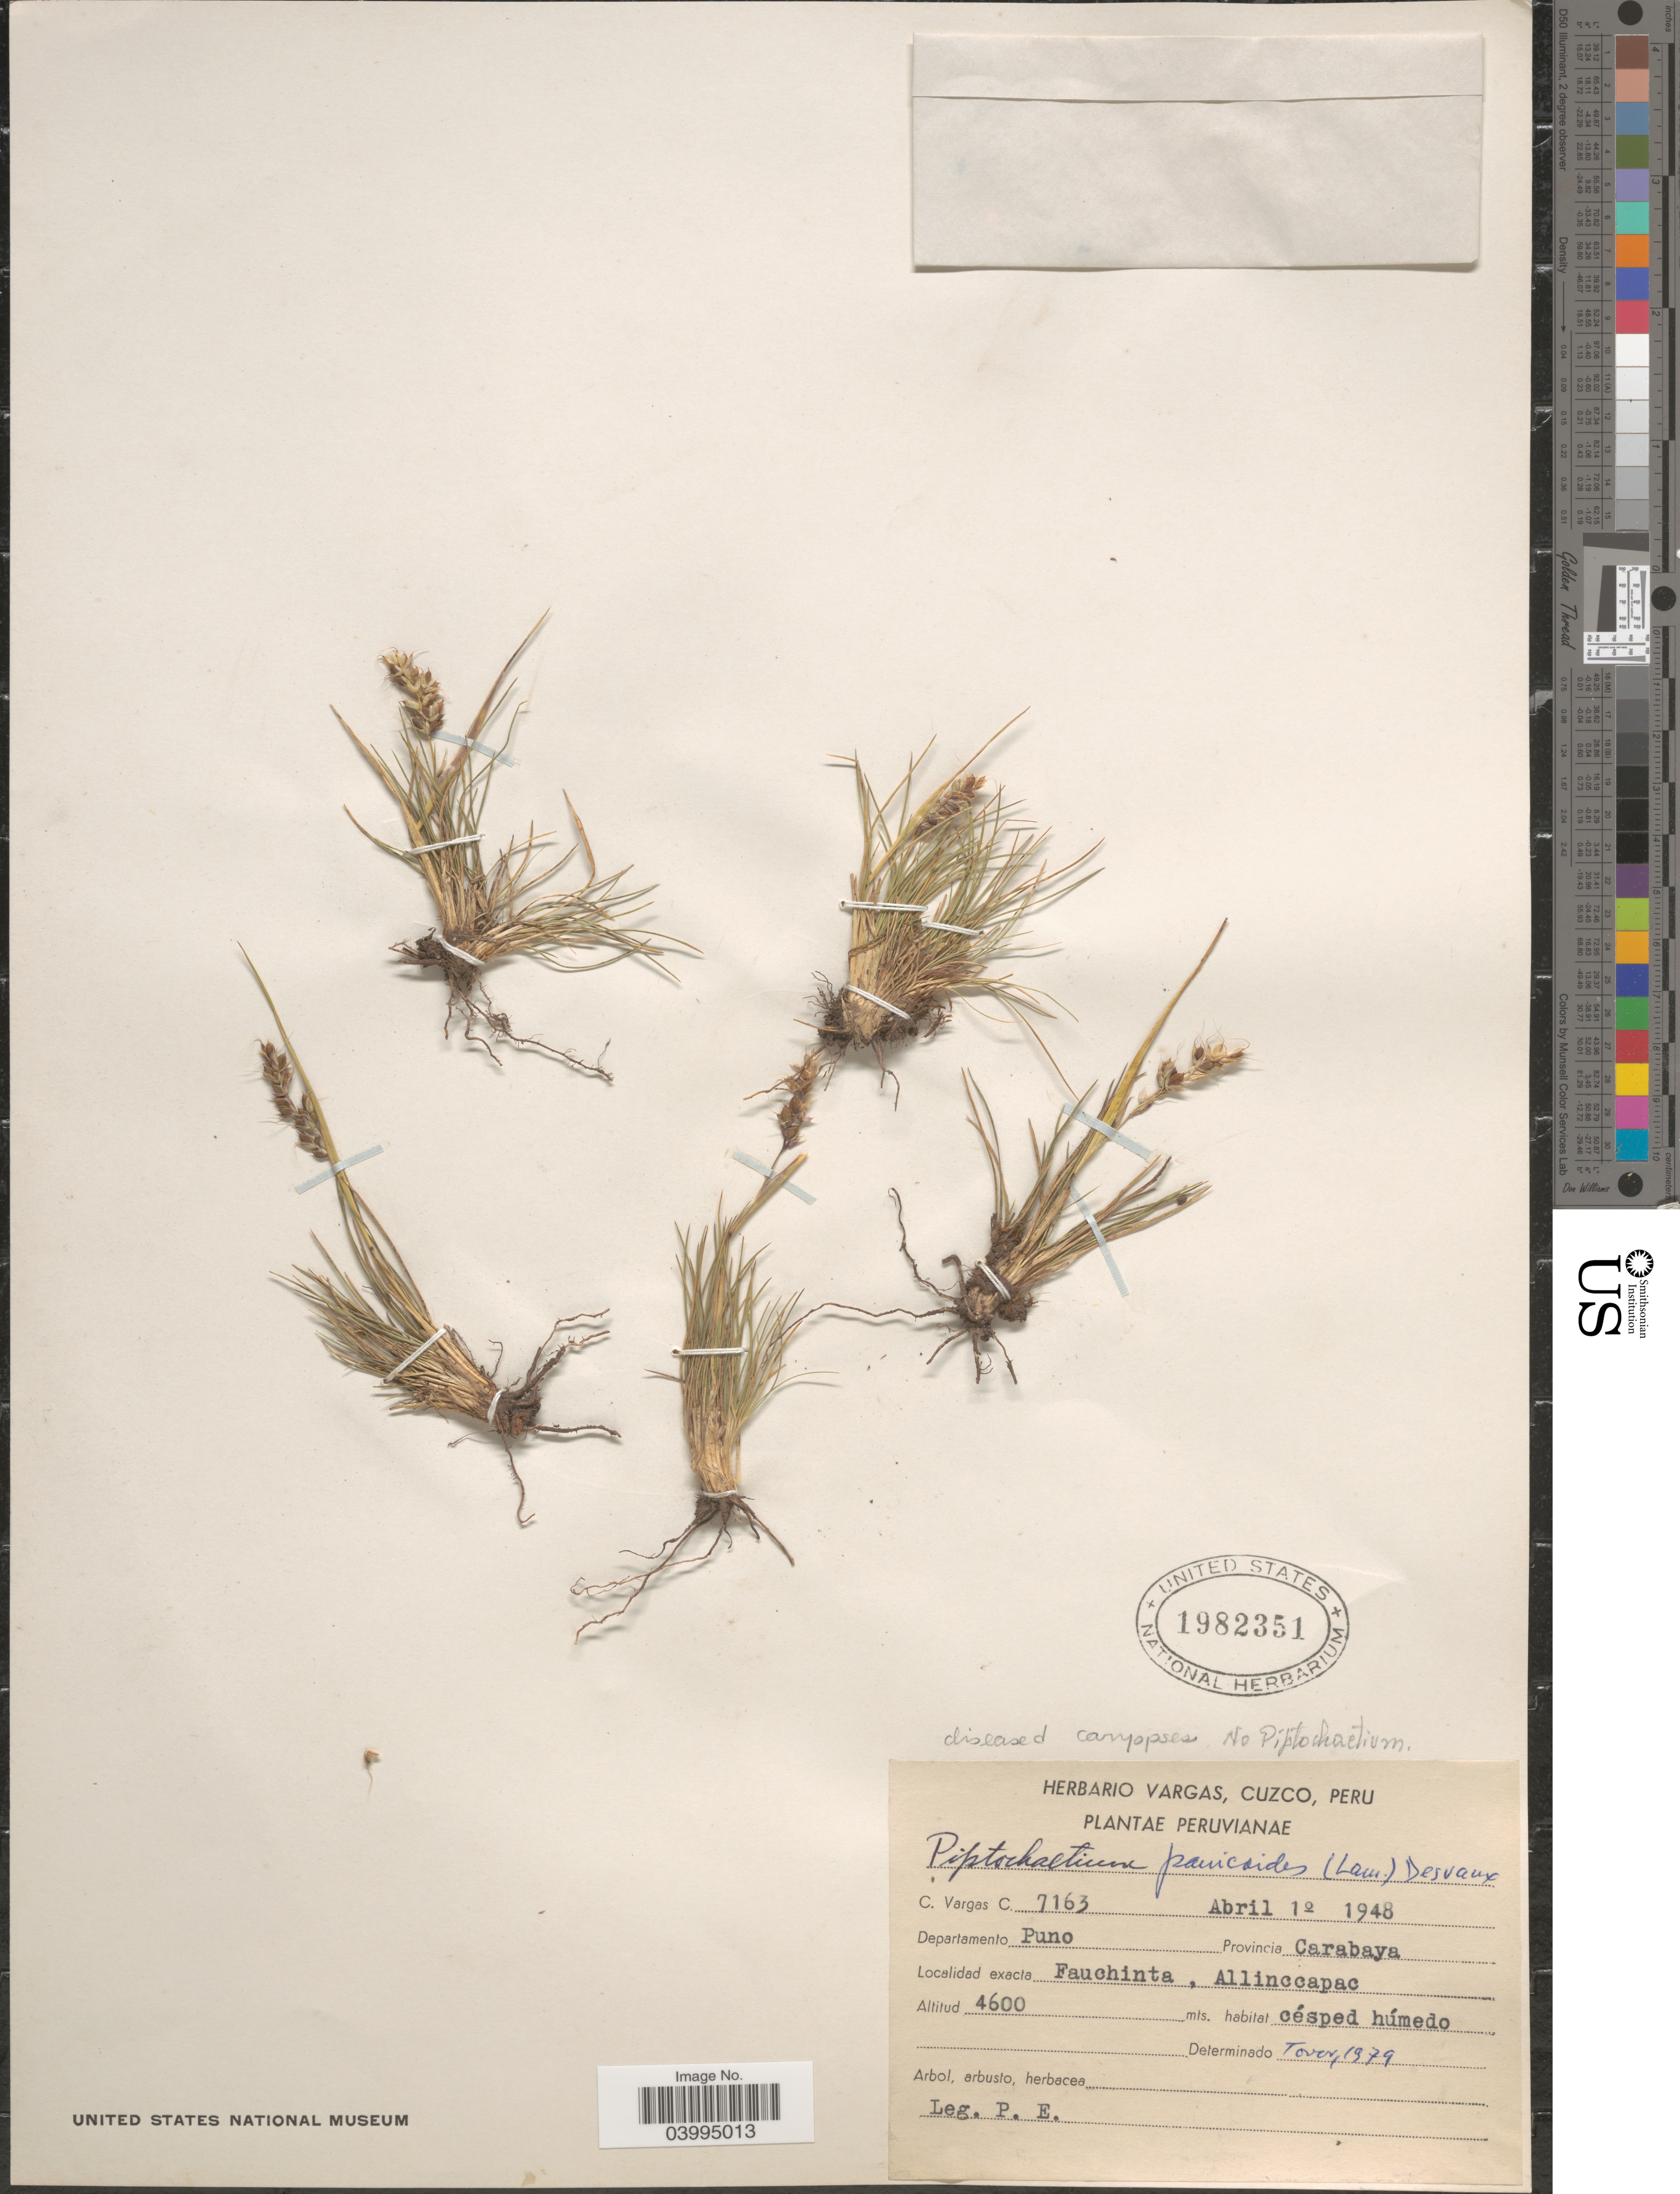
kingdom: Plantae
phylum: Tracheophyta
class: Liliopsida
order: Poales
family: Poaceae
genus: Stipa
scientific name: Stipa sp.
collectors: P. E. & C. Vargas Calderón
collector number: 7163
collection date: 1948-04-10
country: Peru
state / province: Puno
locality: Departamento Puno. Provincia Carabaya. Fauchinta, Allinccapac.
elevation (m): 4600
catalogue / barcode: US 1982351